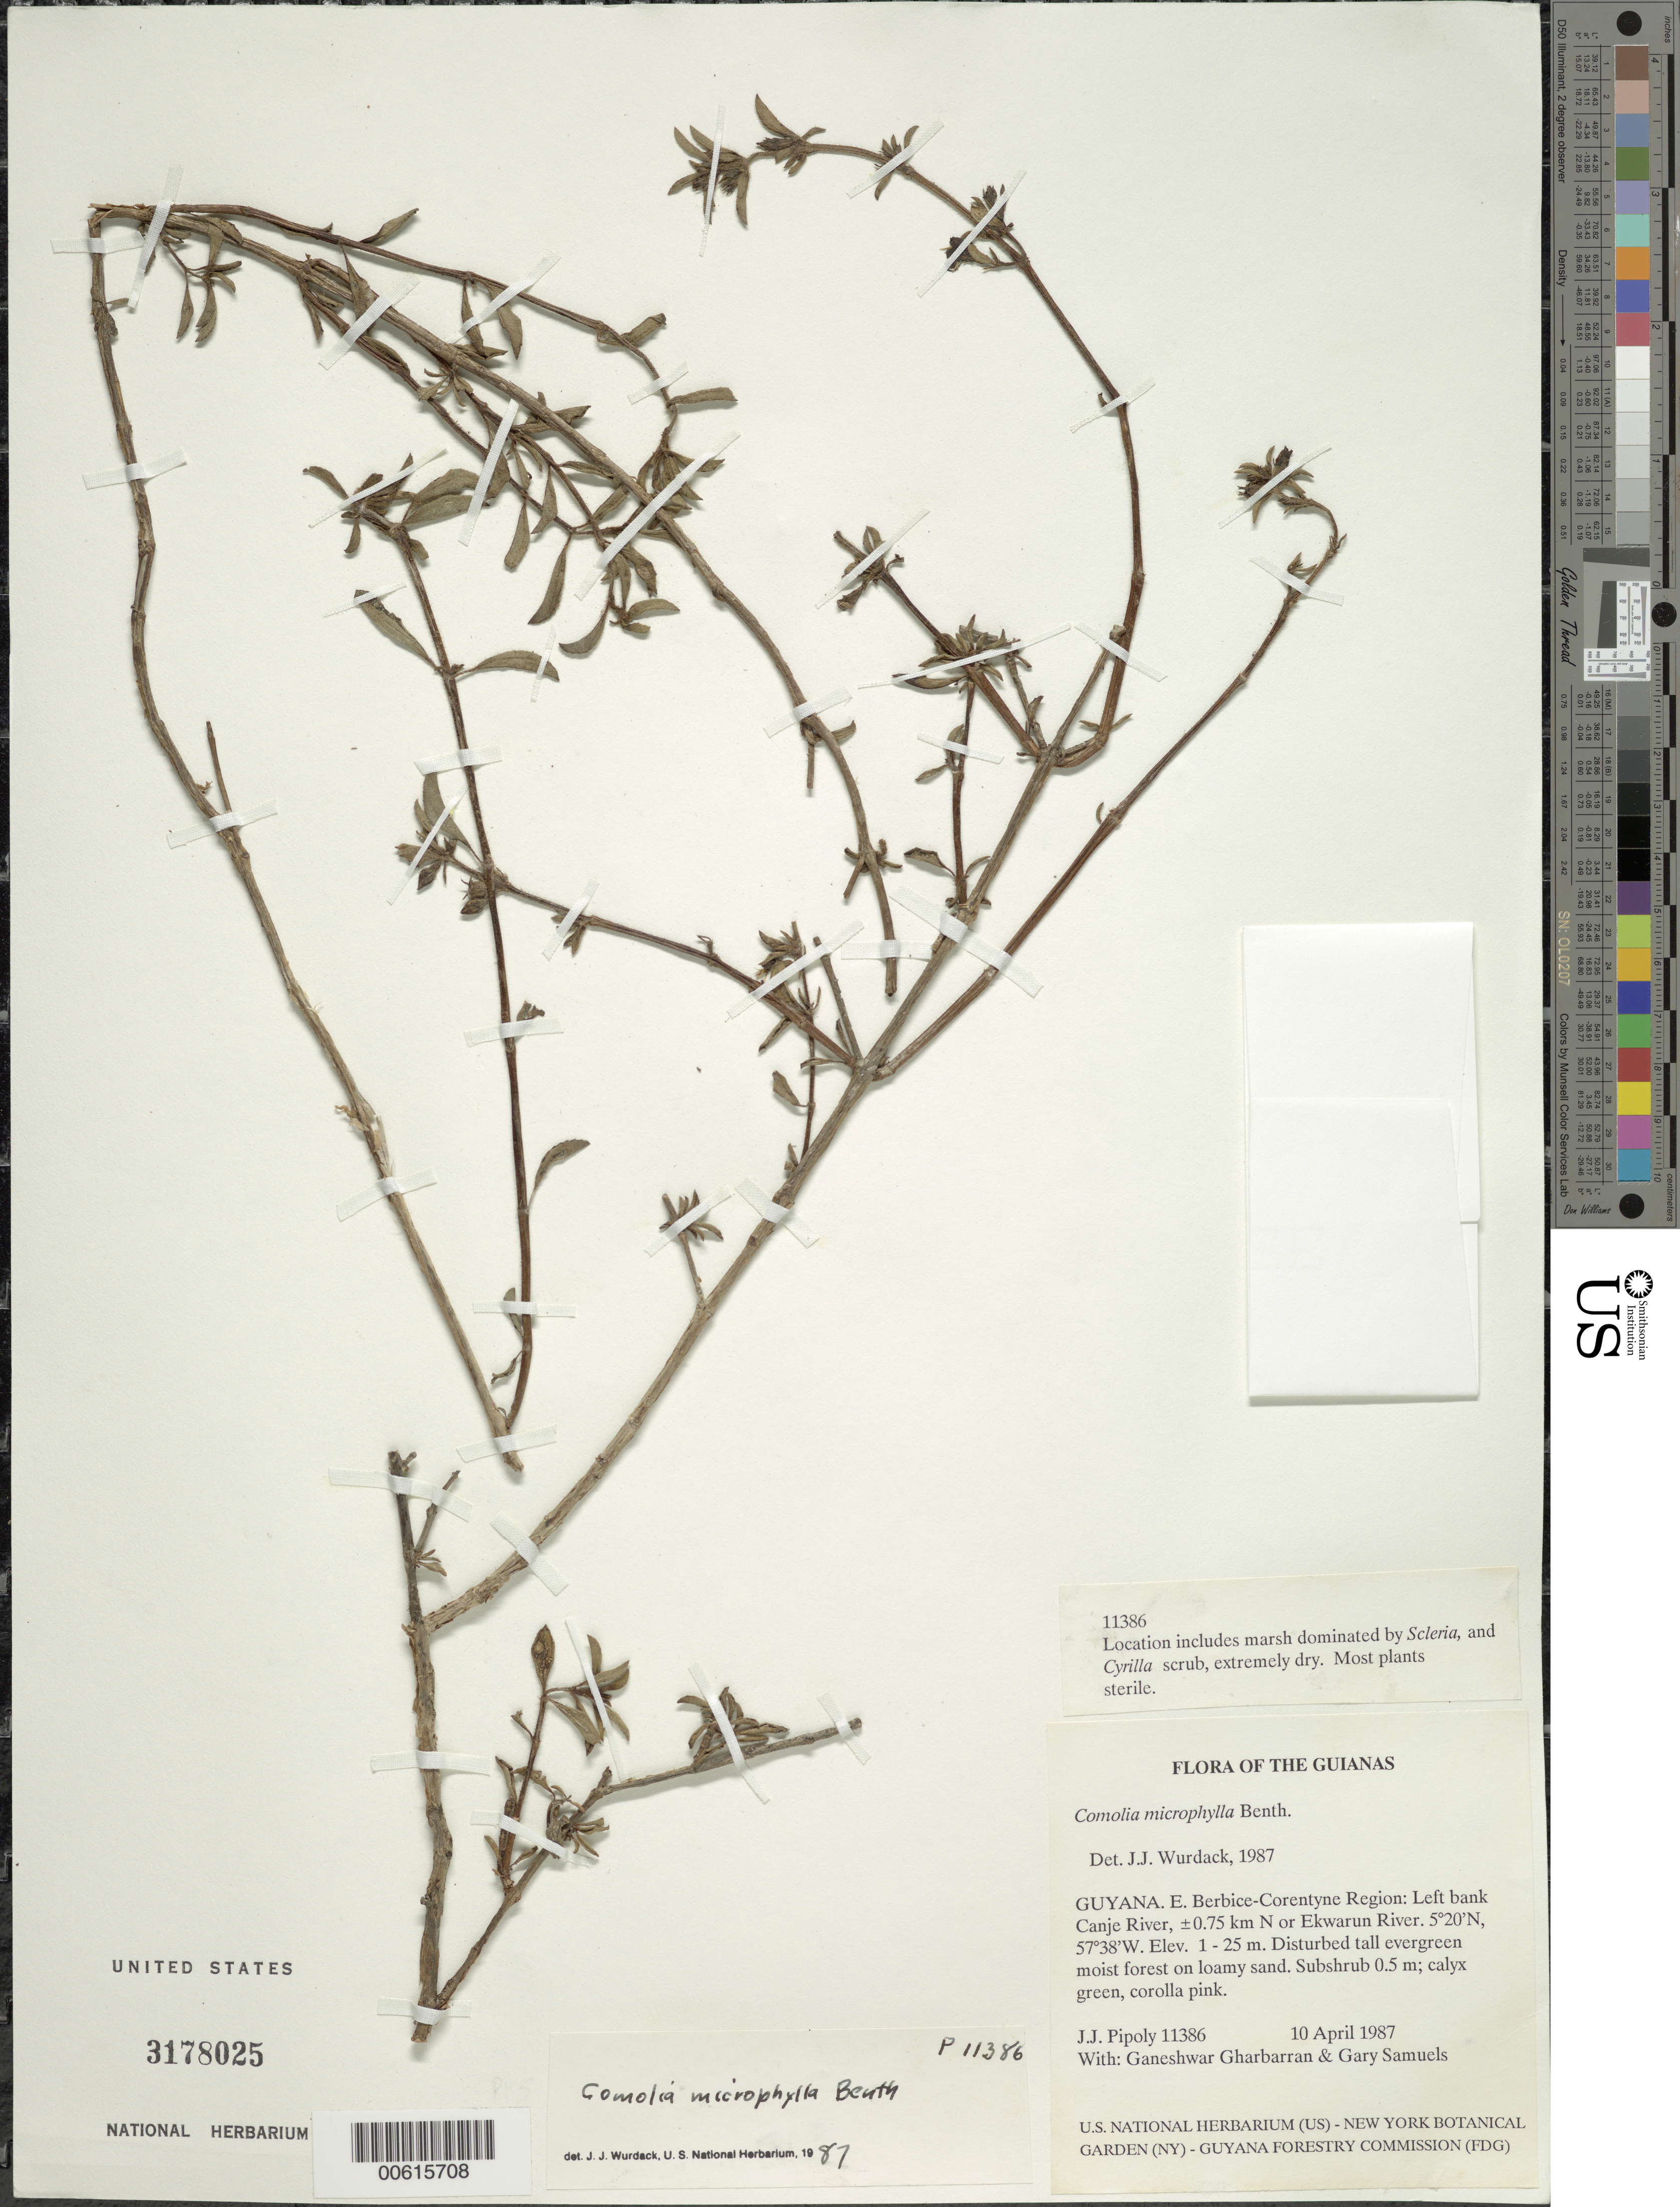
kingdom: Plantae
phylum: Tracheophyta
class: Magnoliopsida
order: Myrtales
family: Melastomataceae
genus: Comolia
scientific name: Comolia veronicifolia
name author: Benth.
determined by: Nunes da Silva, Diego, (RB), Jardim Botanico do Rio de Janeiro - Herbario (BRAZIL)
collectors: J. J. Pipoly, G. Gharbarran & G. Samuels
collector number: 11386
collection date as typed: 10 April 1987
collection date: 1987-04-10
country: Guyana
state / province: E. Berbice-Corentyne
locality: Canje River, ± 0.75 km N of Ekwarun River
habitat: Disturbed tall evergreen moist forest on loamy sand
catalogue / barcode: US 3178025